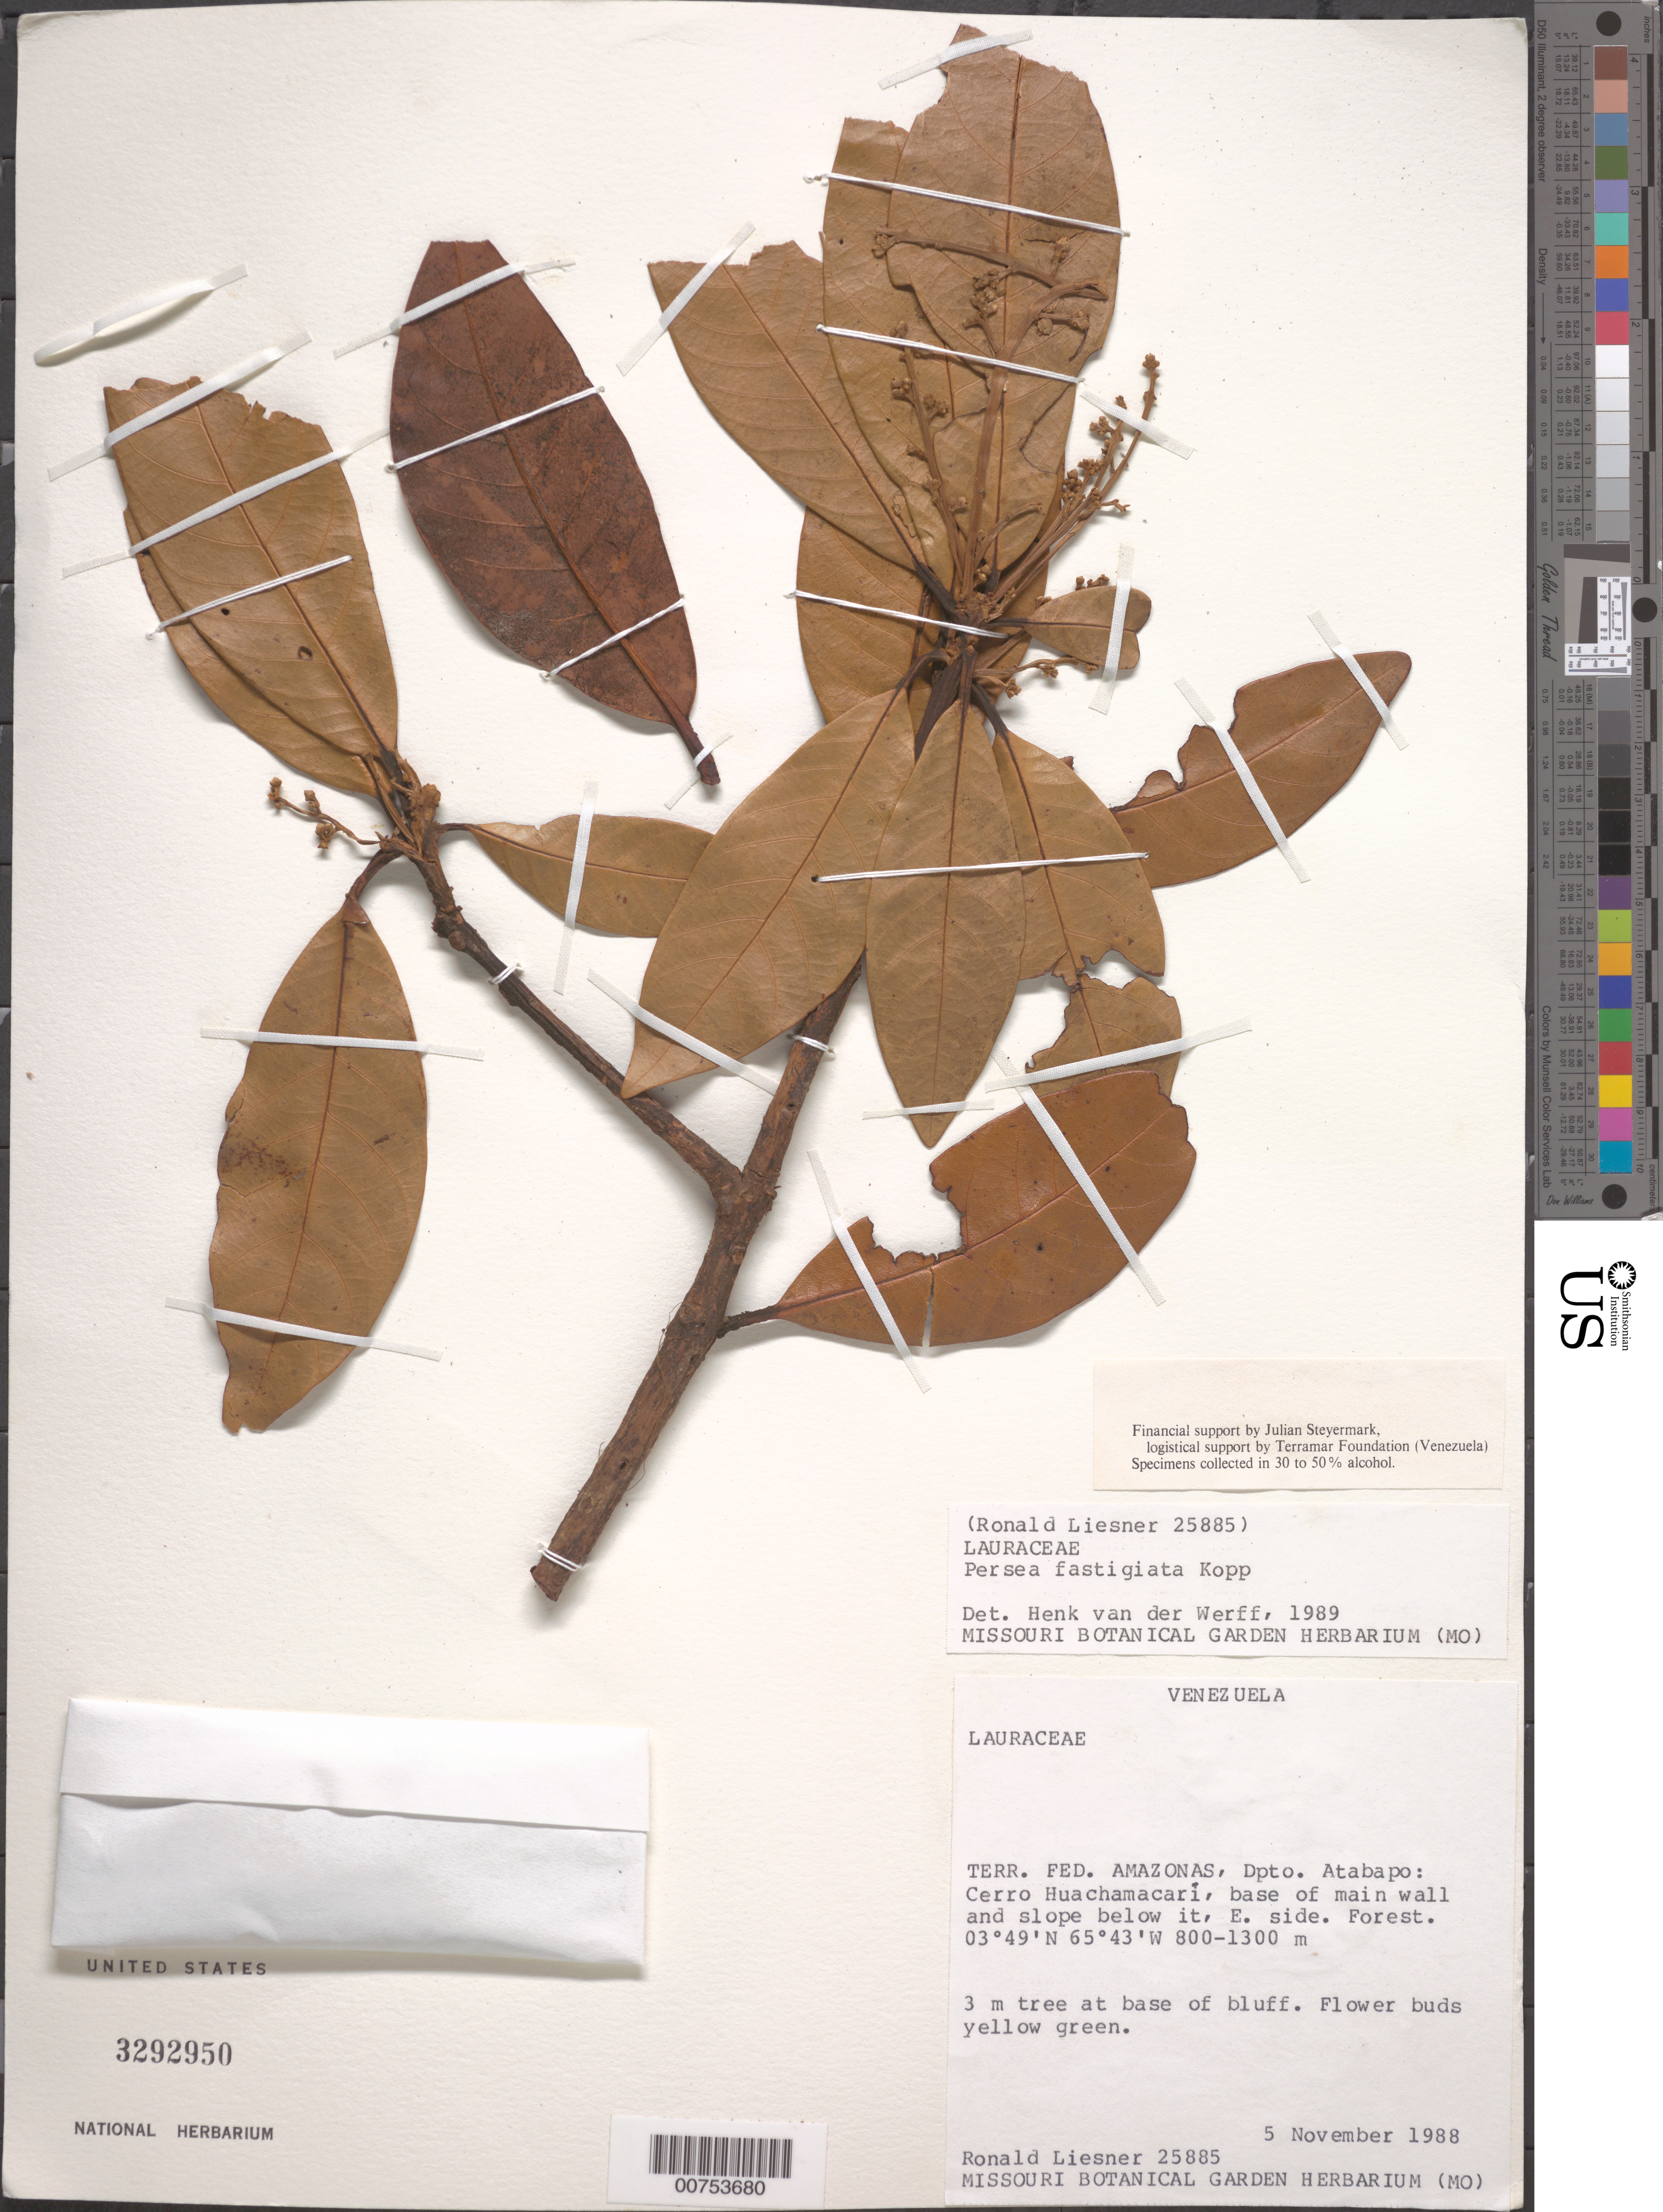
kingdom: Plantae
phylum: Tracheophyta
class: Magnoliopsida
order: Laurales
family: Lauraceae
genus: Persea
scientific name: Persea fastigiata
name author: L.E. Kopp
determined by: van der Werff, H., (MO), Missouri Botanical Garden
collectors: R. L. Liesner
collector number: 25885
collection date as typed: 5-Nov-88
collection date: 1988-11-05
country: Venezuela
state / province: Amazonas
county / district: Atabapo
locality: Cerro Huachamacari, E slope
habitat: Forest, at base of bluff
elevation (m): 800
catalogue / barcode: US 3292950